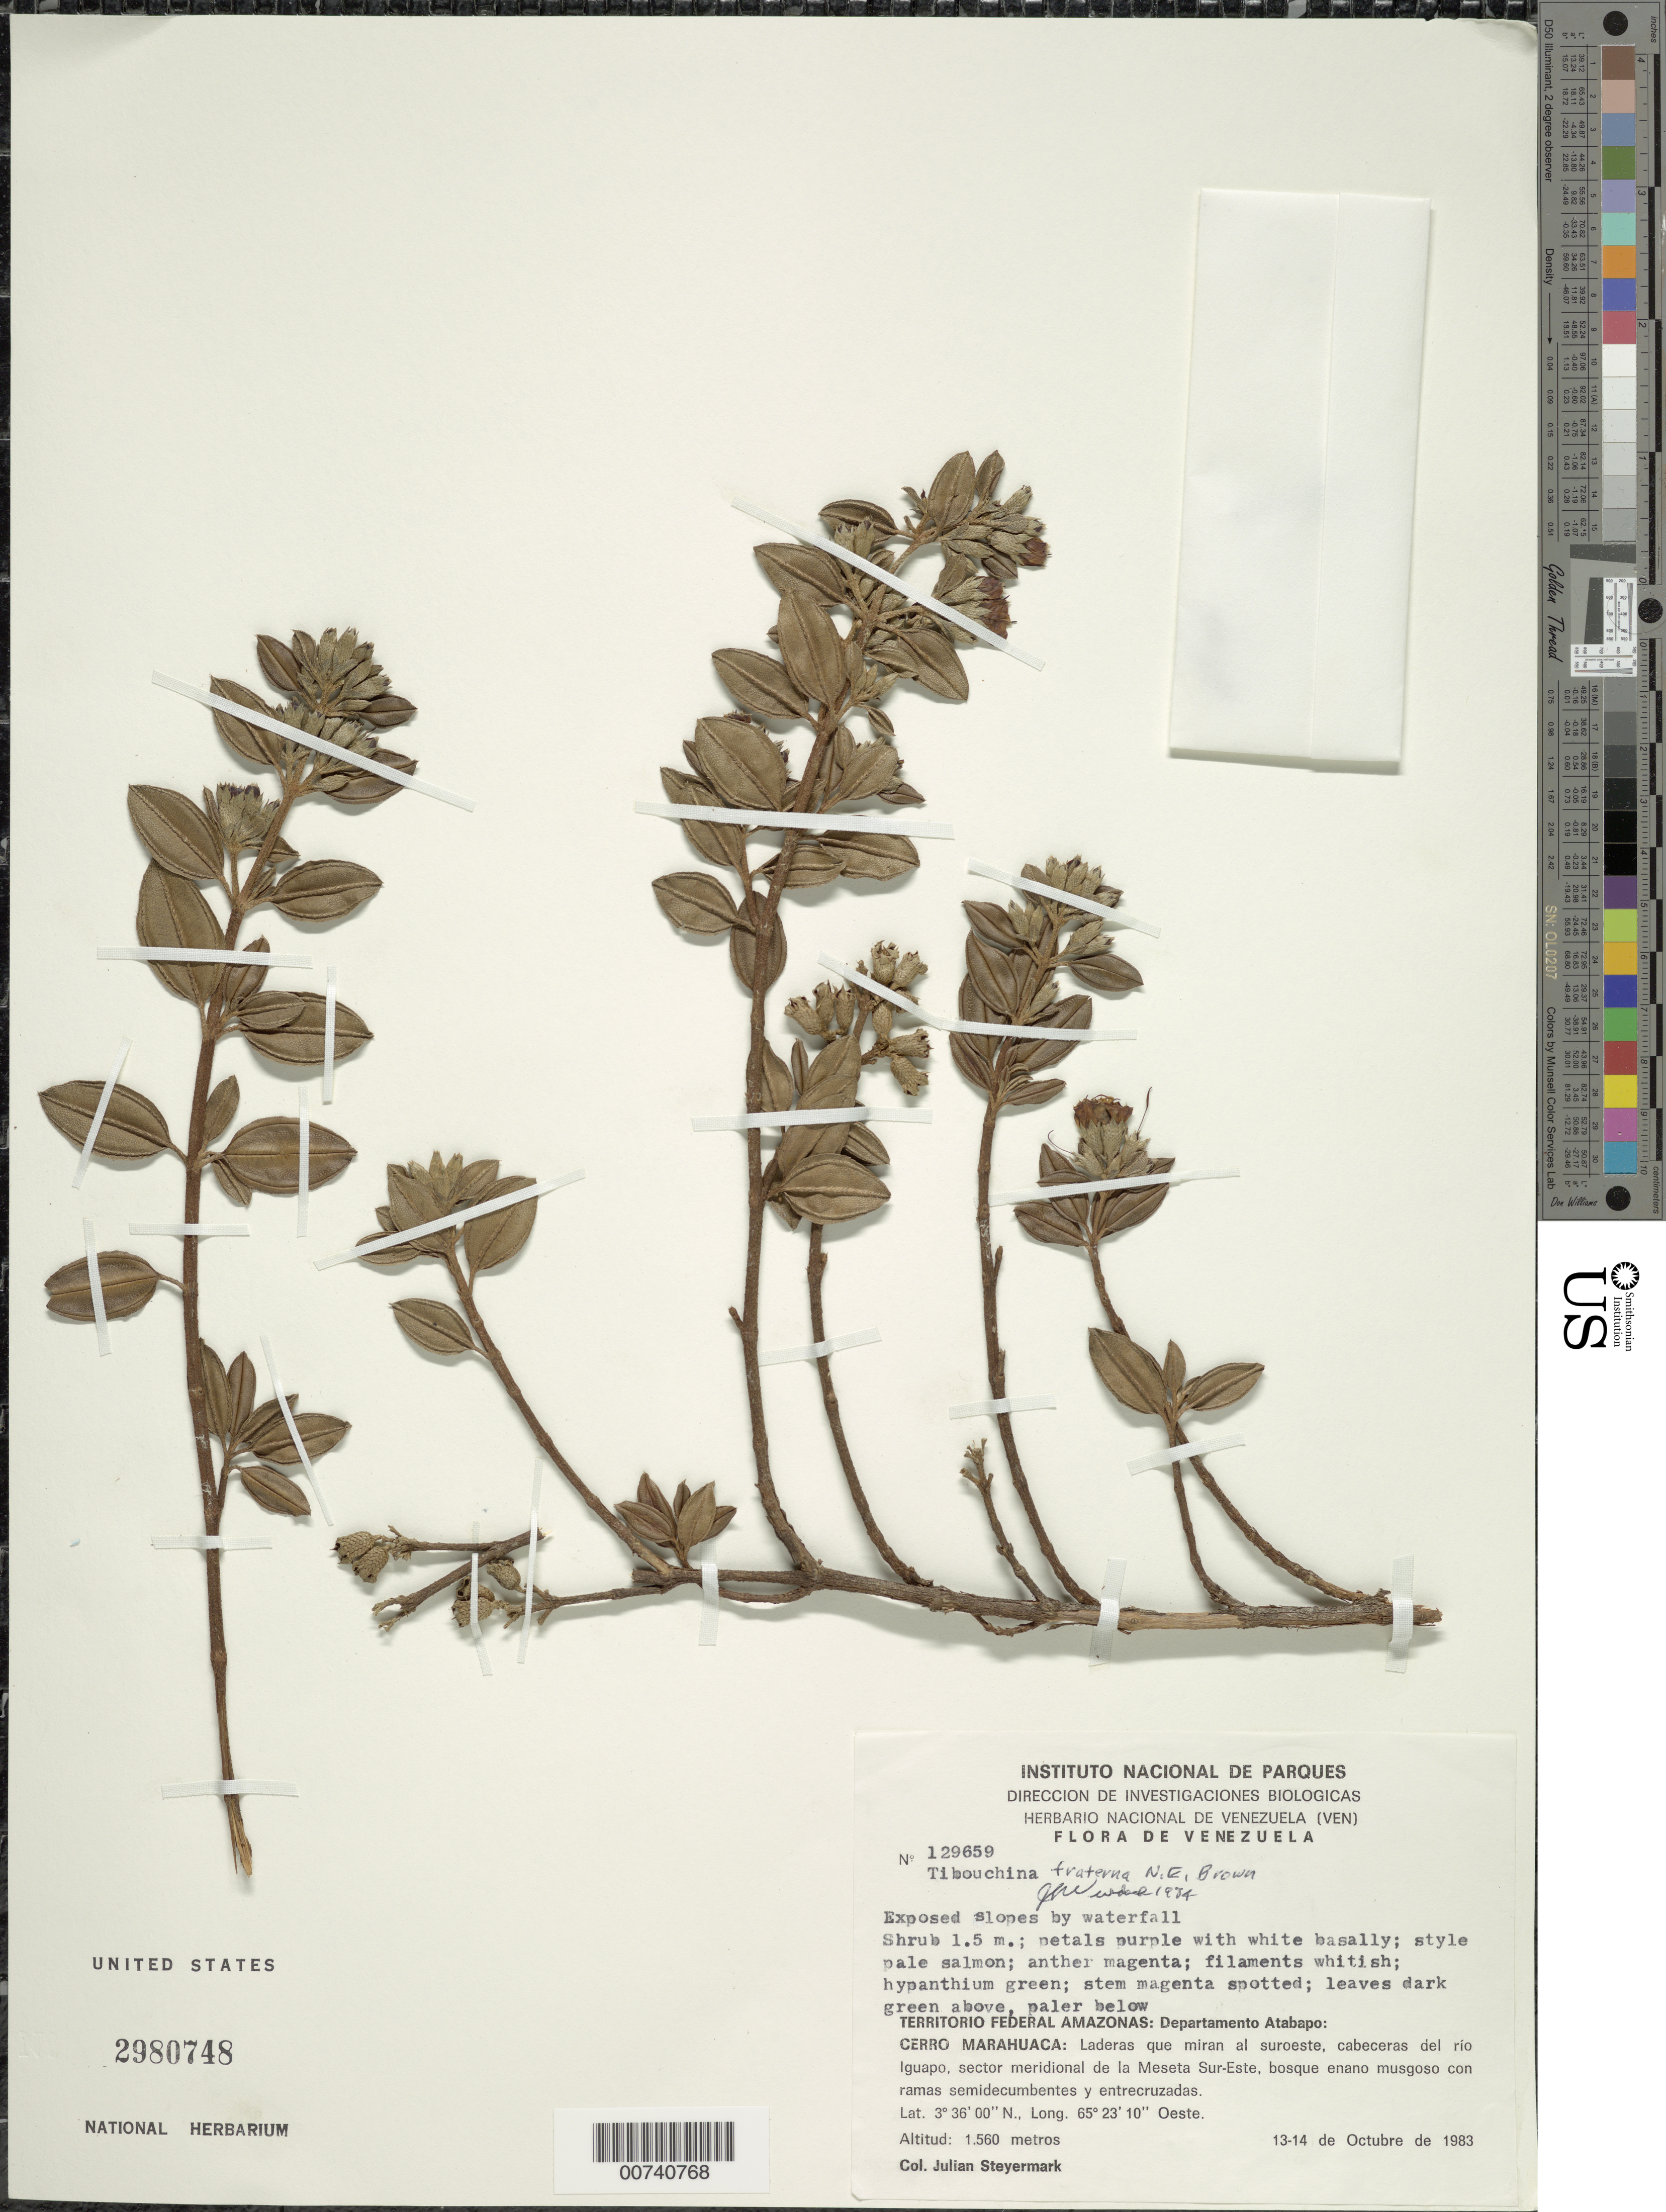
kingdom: Plantae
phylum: Tracheophyta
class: Magnoliopsida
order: Myrtales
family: Melastomataceae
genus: Tibouchina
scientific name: Tibouchina fraterna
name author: N.E. Br.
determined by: Wurdack, John J., (US), US (UNITED STATES)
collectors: J. Steyermark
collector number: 129659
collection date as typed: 13-Oct-83 to 14-Oct-83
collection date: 1983-10-13/1983-10-14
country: Venezuela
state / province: Amazonas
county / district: Atabapo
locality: Cerro Marahuaca, laderas que miran al suroeste, cabeceras del Río Iguapo, sector meridional de La Meseta Sur-este.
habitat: Exposed slopes by waterfall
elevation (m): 1560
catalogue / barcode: US 2980748